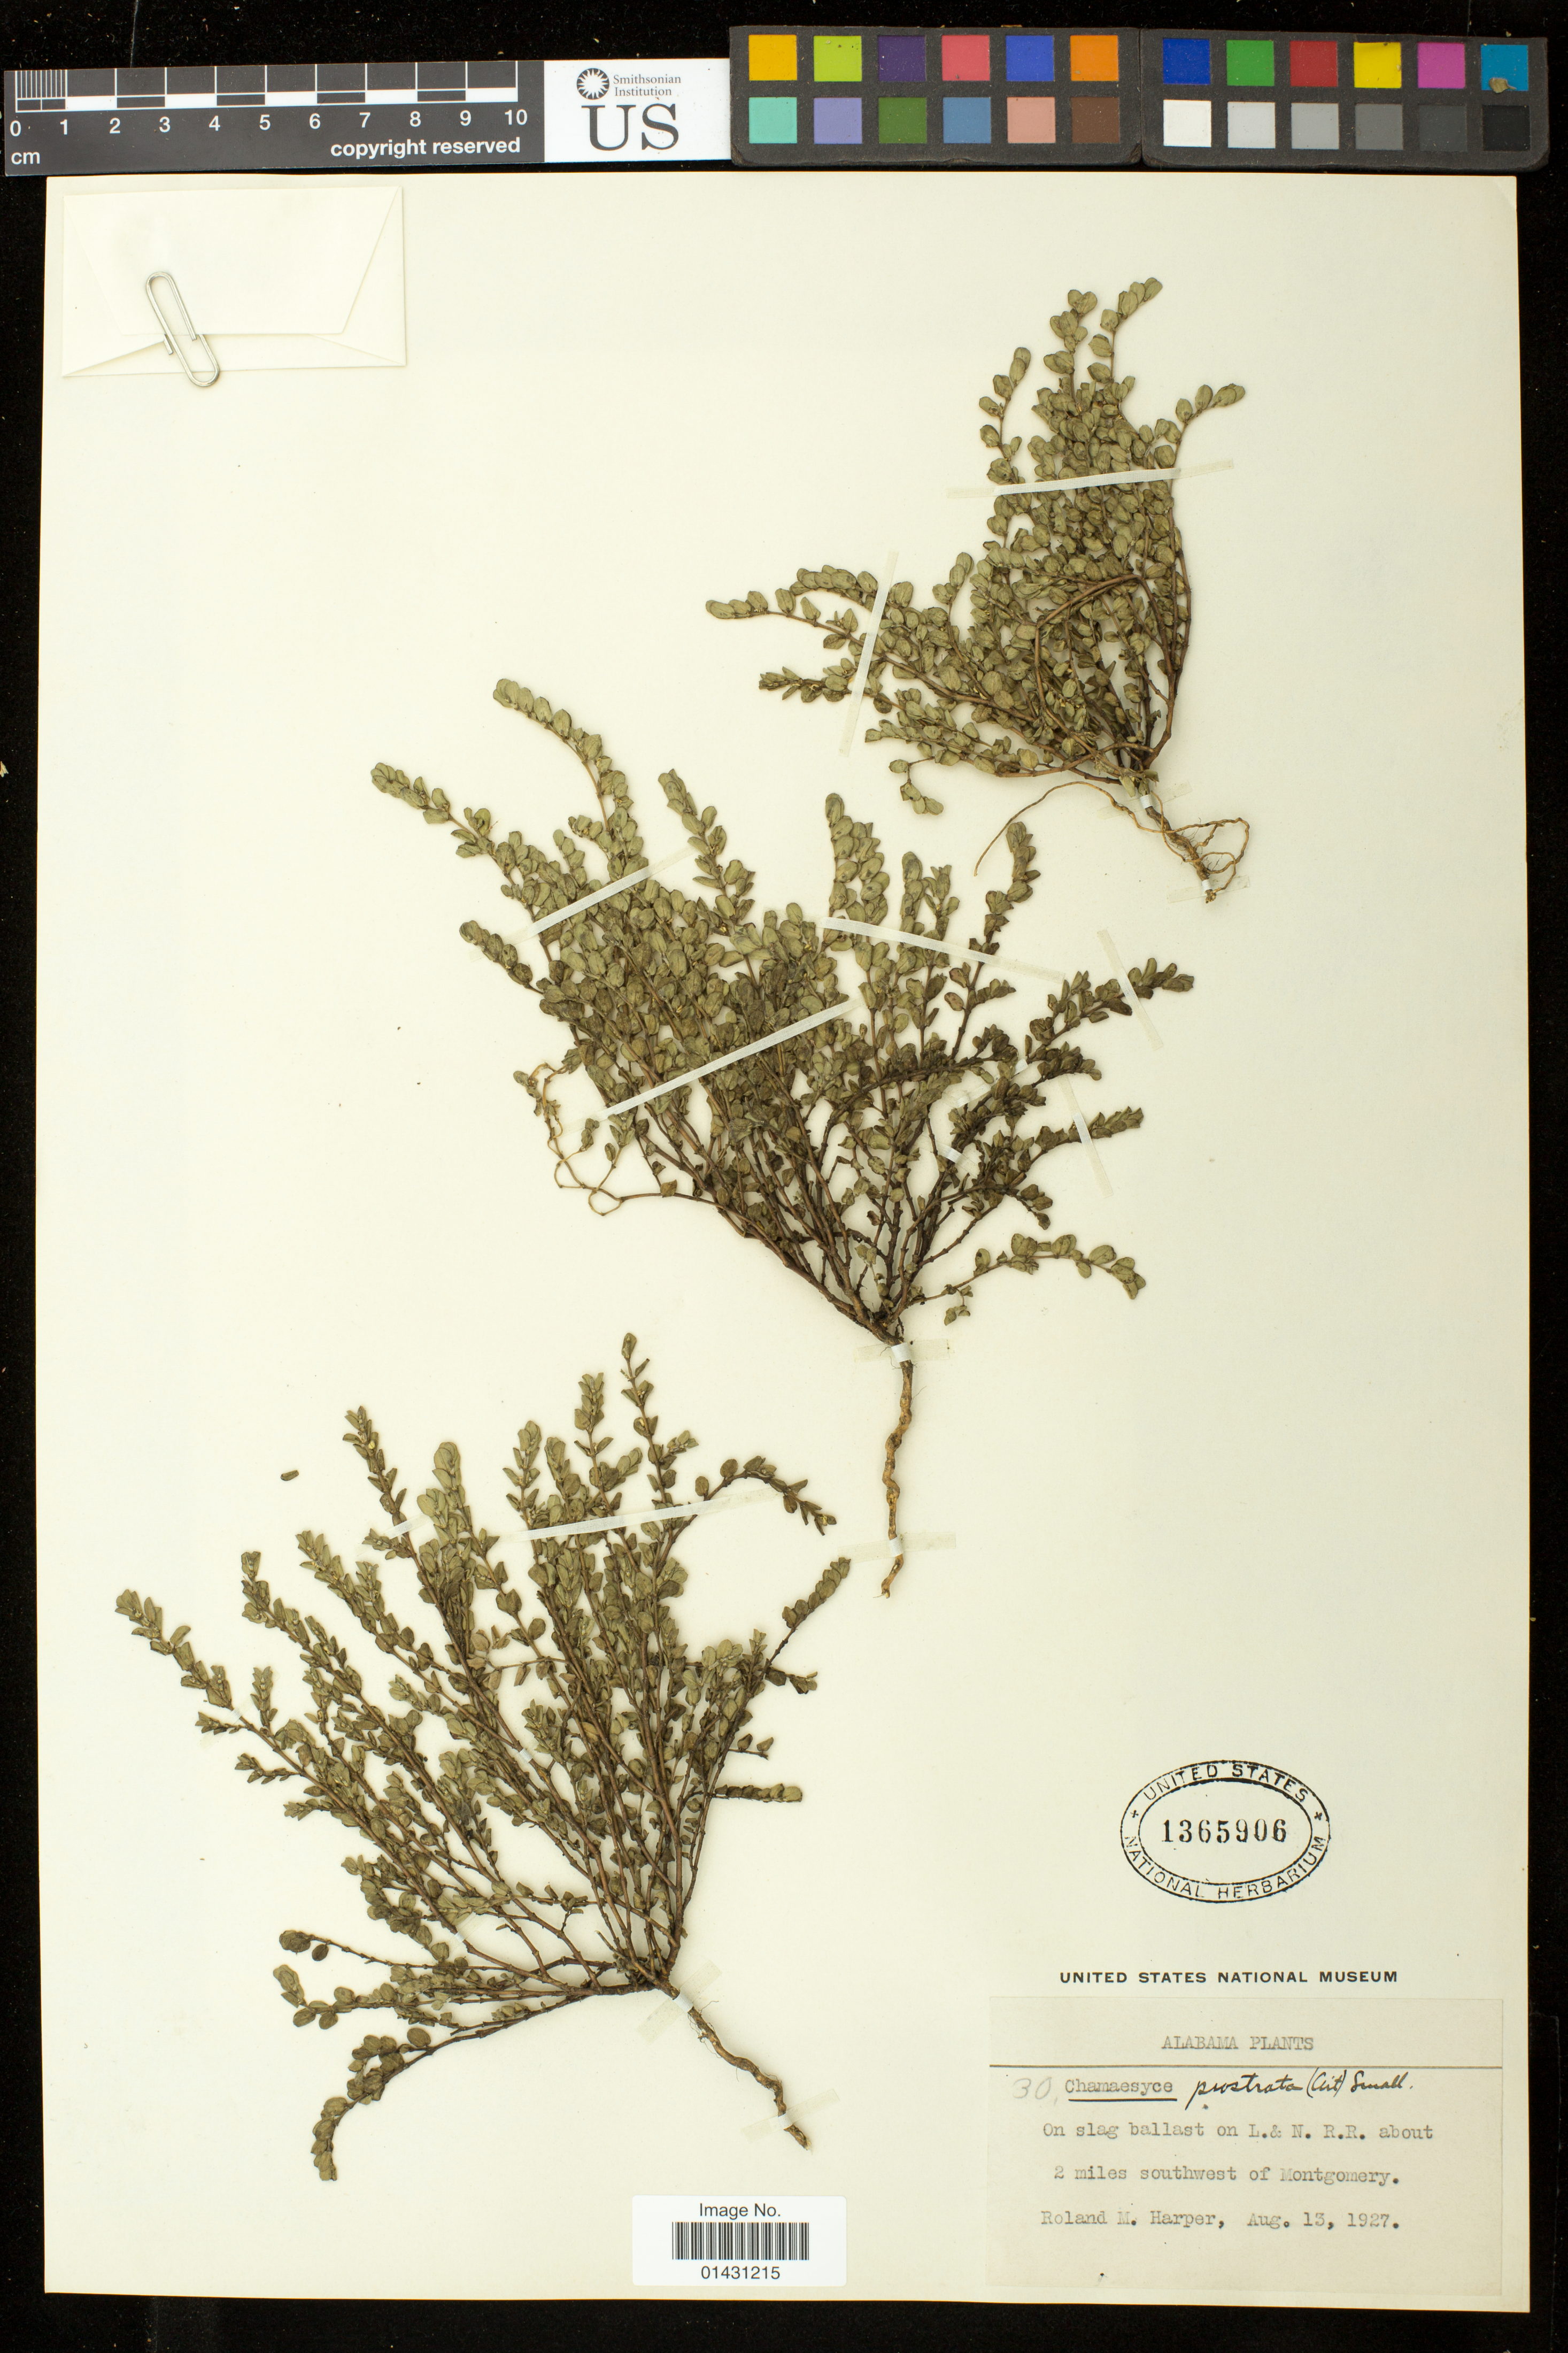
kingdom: Plantae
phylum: Tracheophyta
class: Magnoliopsida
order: Malpighiales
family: Euphorbiaceae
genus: Euphorbia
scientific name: Euphorbia prostrata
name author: Aiton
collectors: R. M. Harper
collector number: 30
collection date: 1927-08-13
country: United States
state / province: Alabama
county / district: Montgomery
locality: L. & N. R.R. about 2 miles southwest of Montgomery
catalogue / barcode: US 1365906